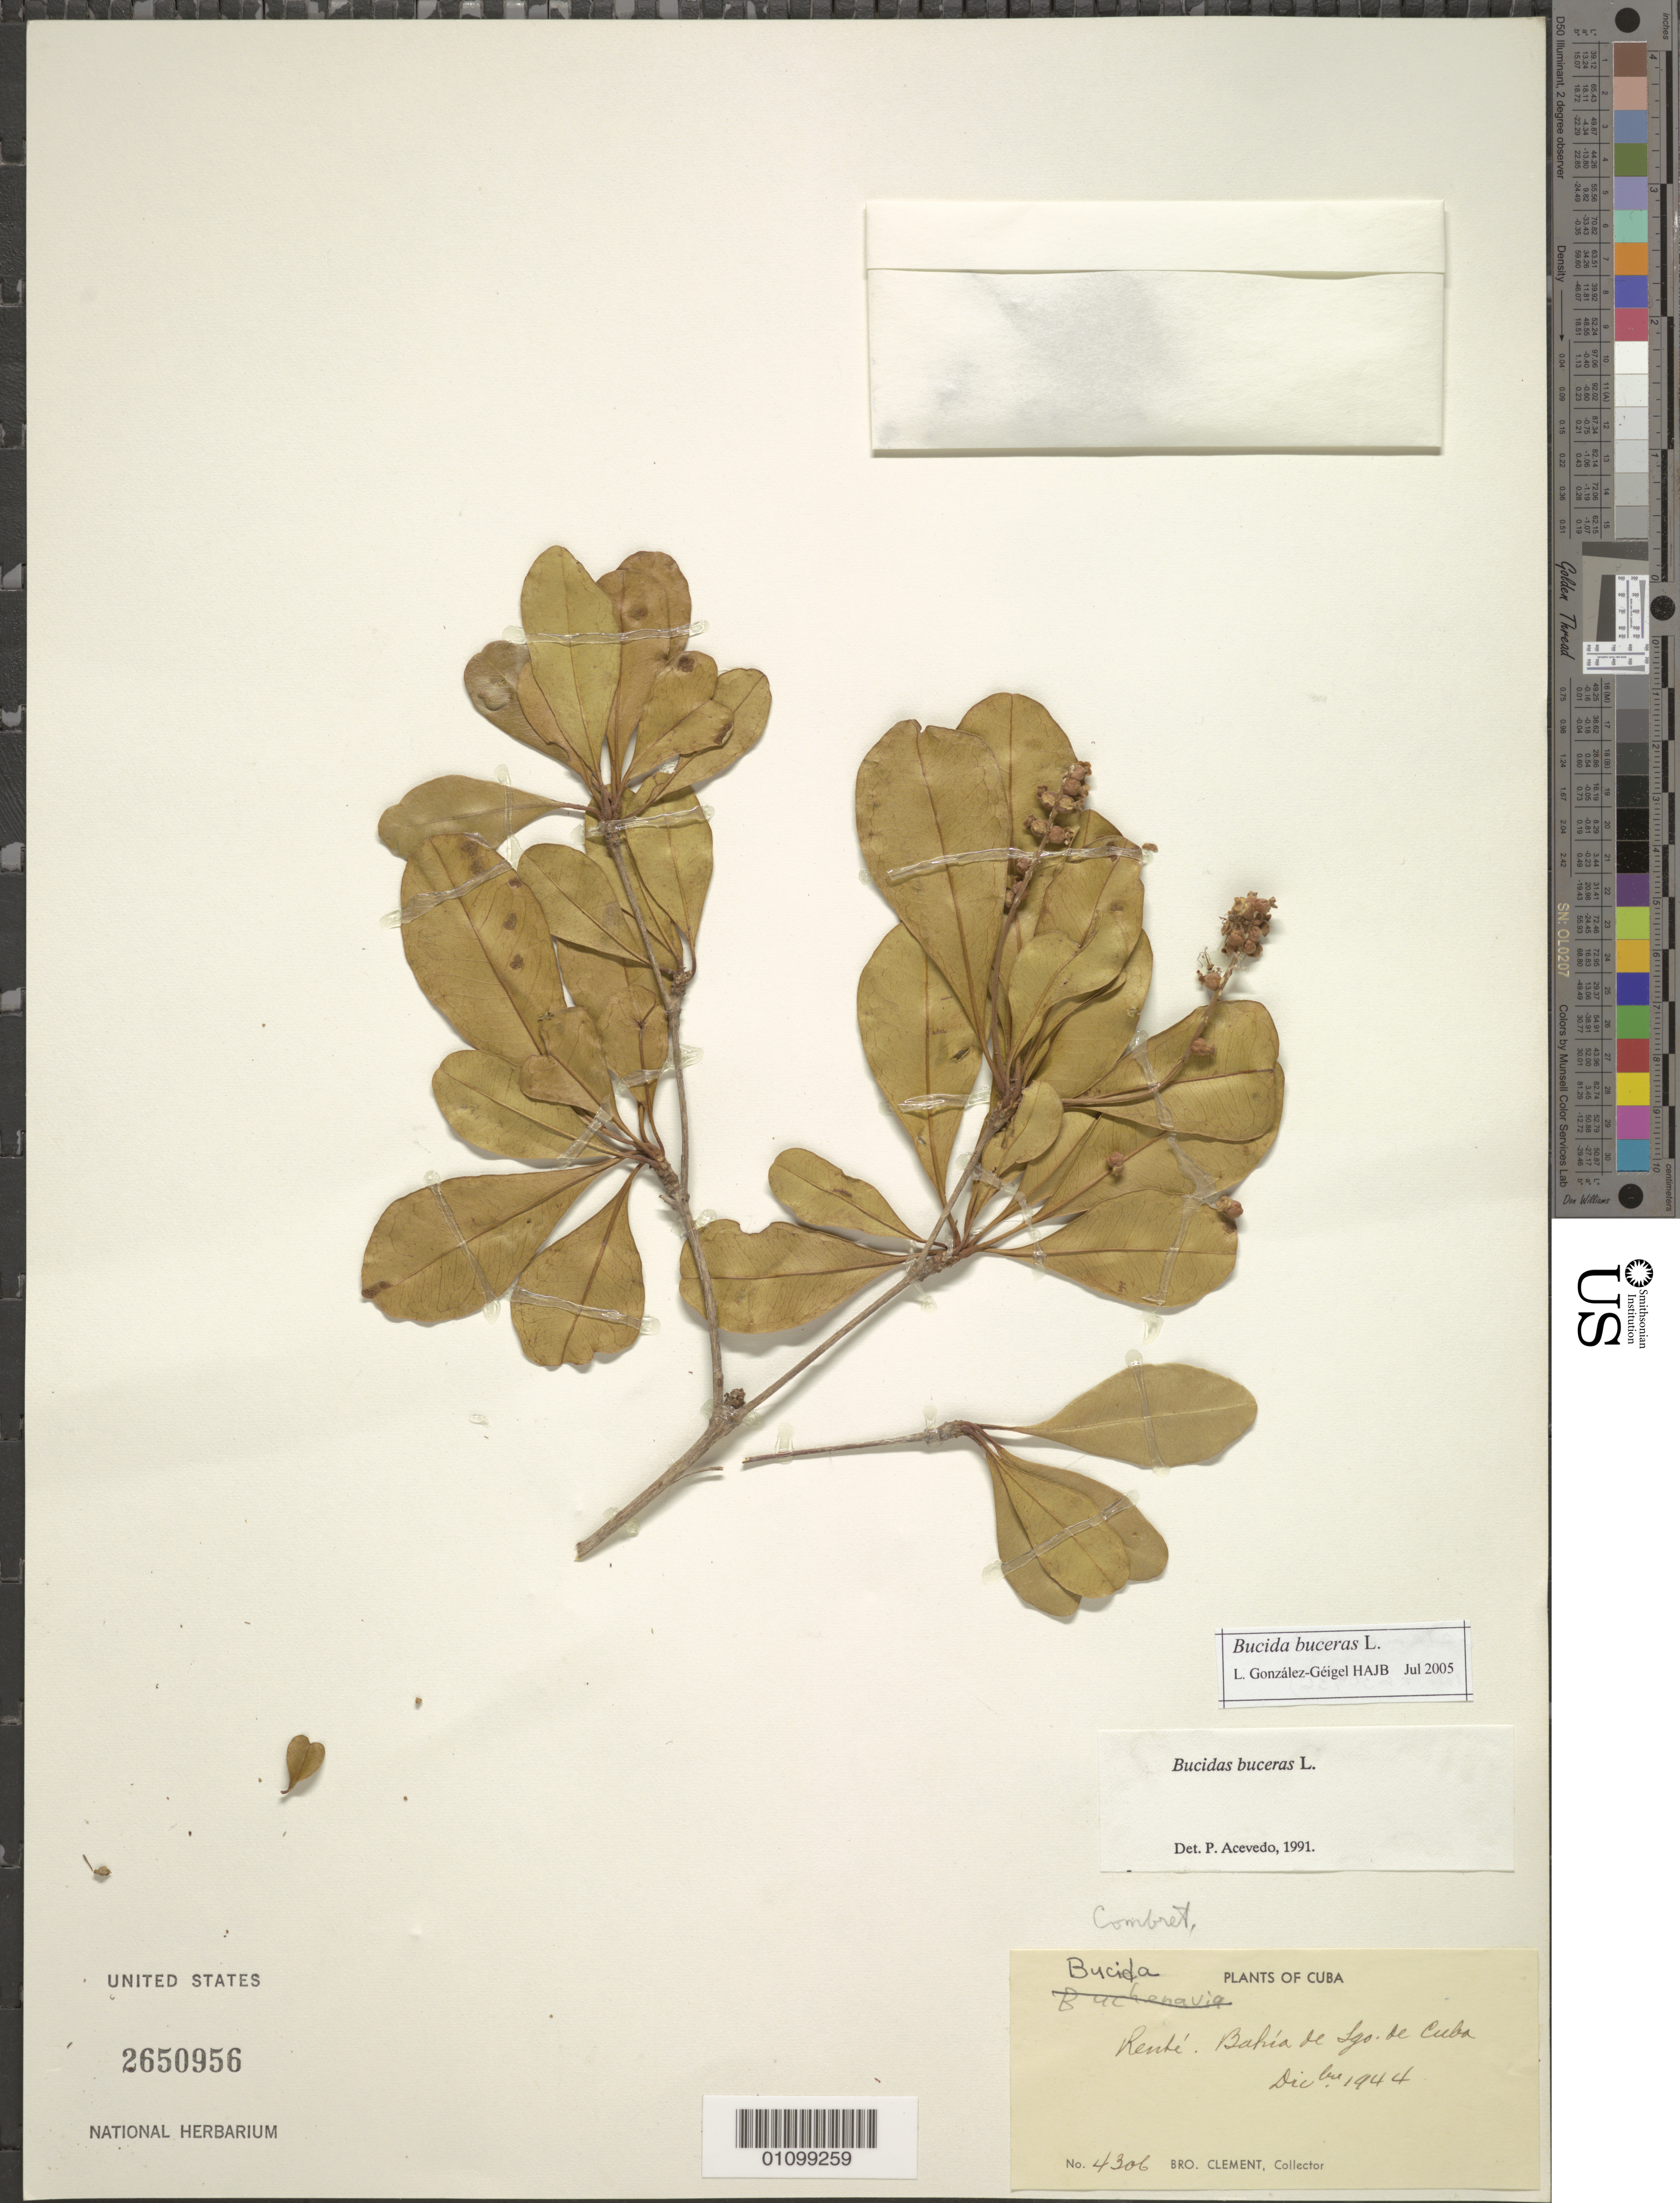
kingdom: Plantae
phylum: Tracheophyta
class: Magnoliopsida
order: Myrtales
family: Combretaceae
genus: Terminalia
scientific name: Terminalia buceras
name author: (L.) C. Wright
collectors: B. Clement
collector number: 4306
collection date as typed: Dec 1944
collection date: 1944-12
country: Cuba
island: Cuba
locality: Rente Bahia de Igo de Cuba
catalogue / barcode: US 2650956